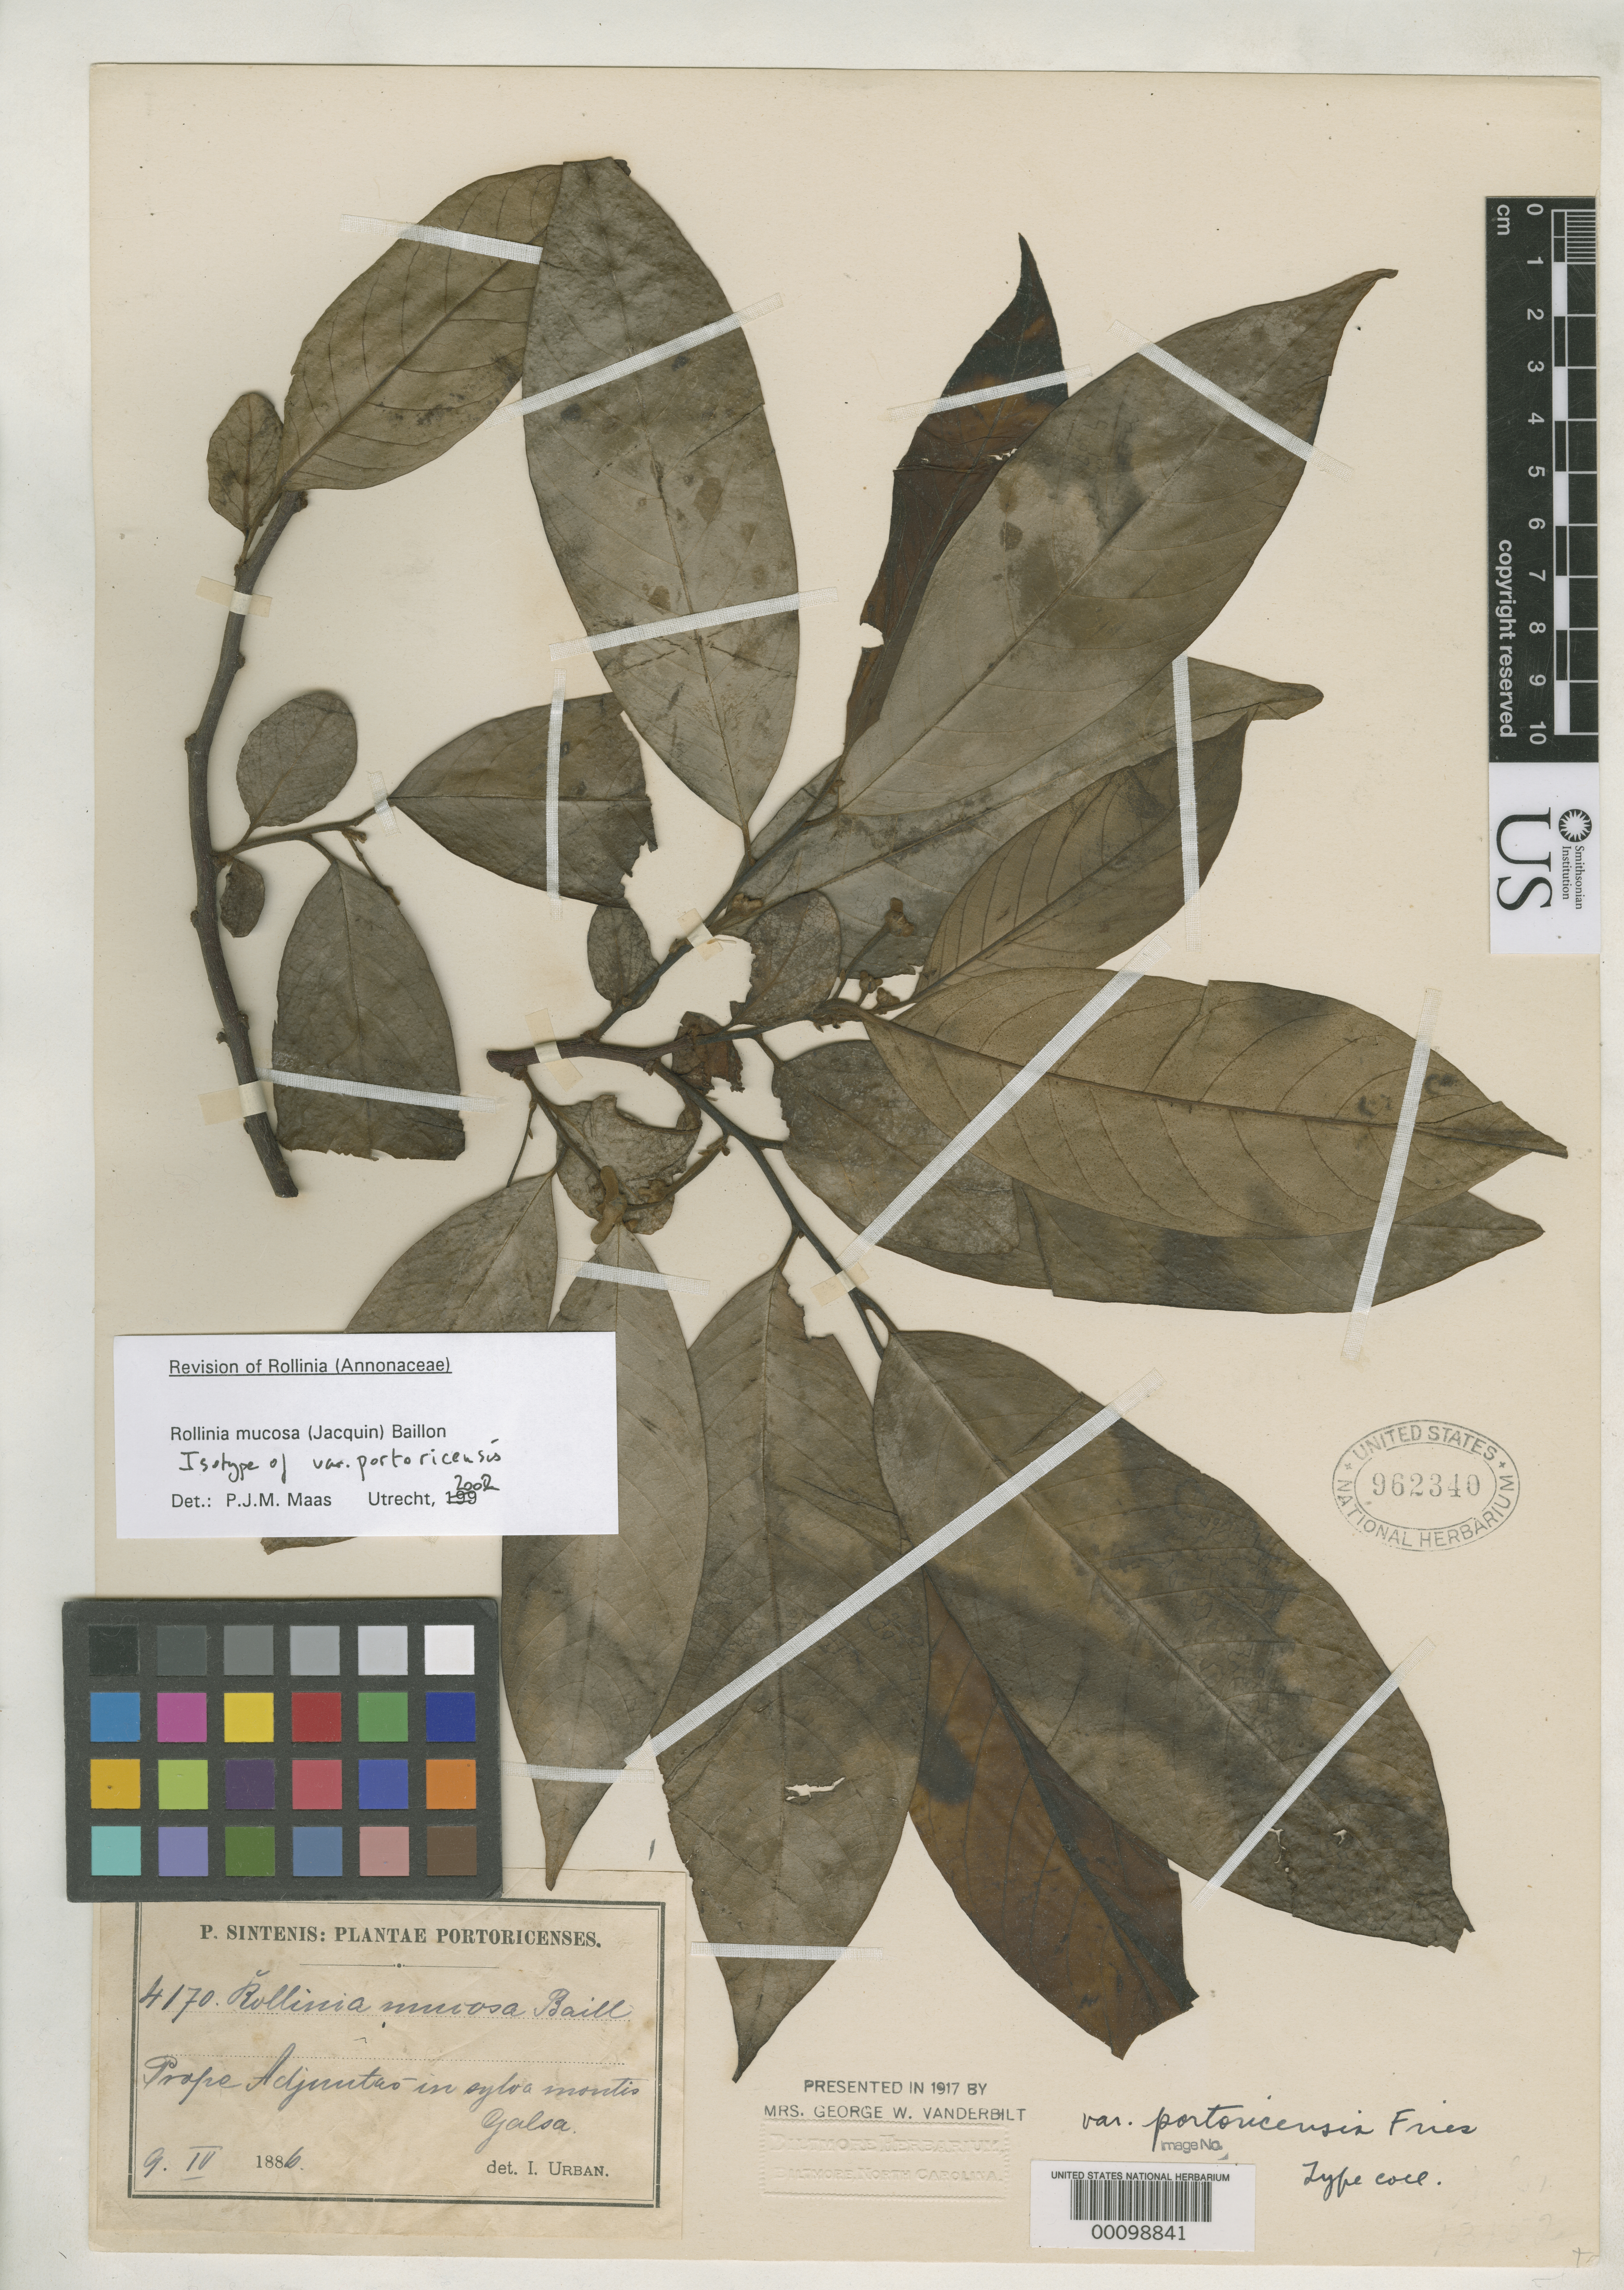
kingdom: Plantae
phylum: Tracheophyta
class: Magnoliopsida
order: Magnoliales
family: Annonaceae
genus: Rollinia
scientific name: Rollinia mucosa subsp. portoricensis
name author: R.E. Fr.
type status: Isotype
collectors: P. Sintenis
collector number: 4170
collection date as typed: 09 Apr 1886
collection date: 1886-04-09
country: Puerto Rico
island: Greater Antilles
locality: Prope Adjuntas in sylva montis. Galsa.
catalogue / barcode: US 962340